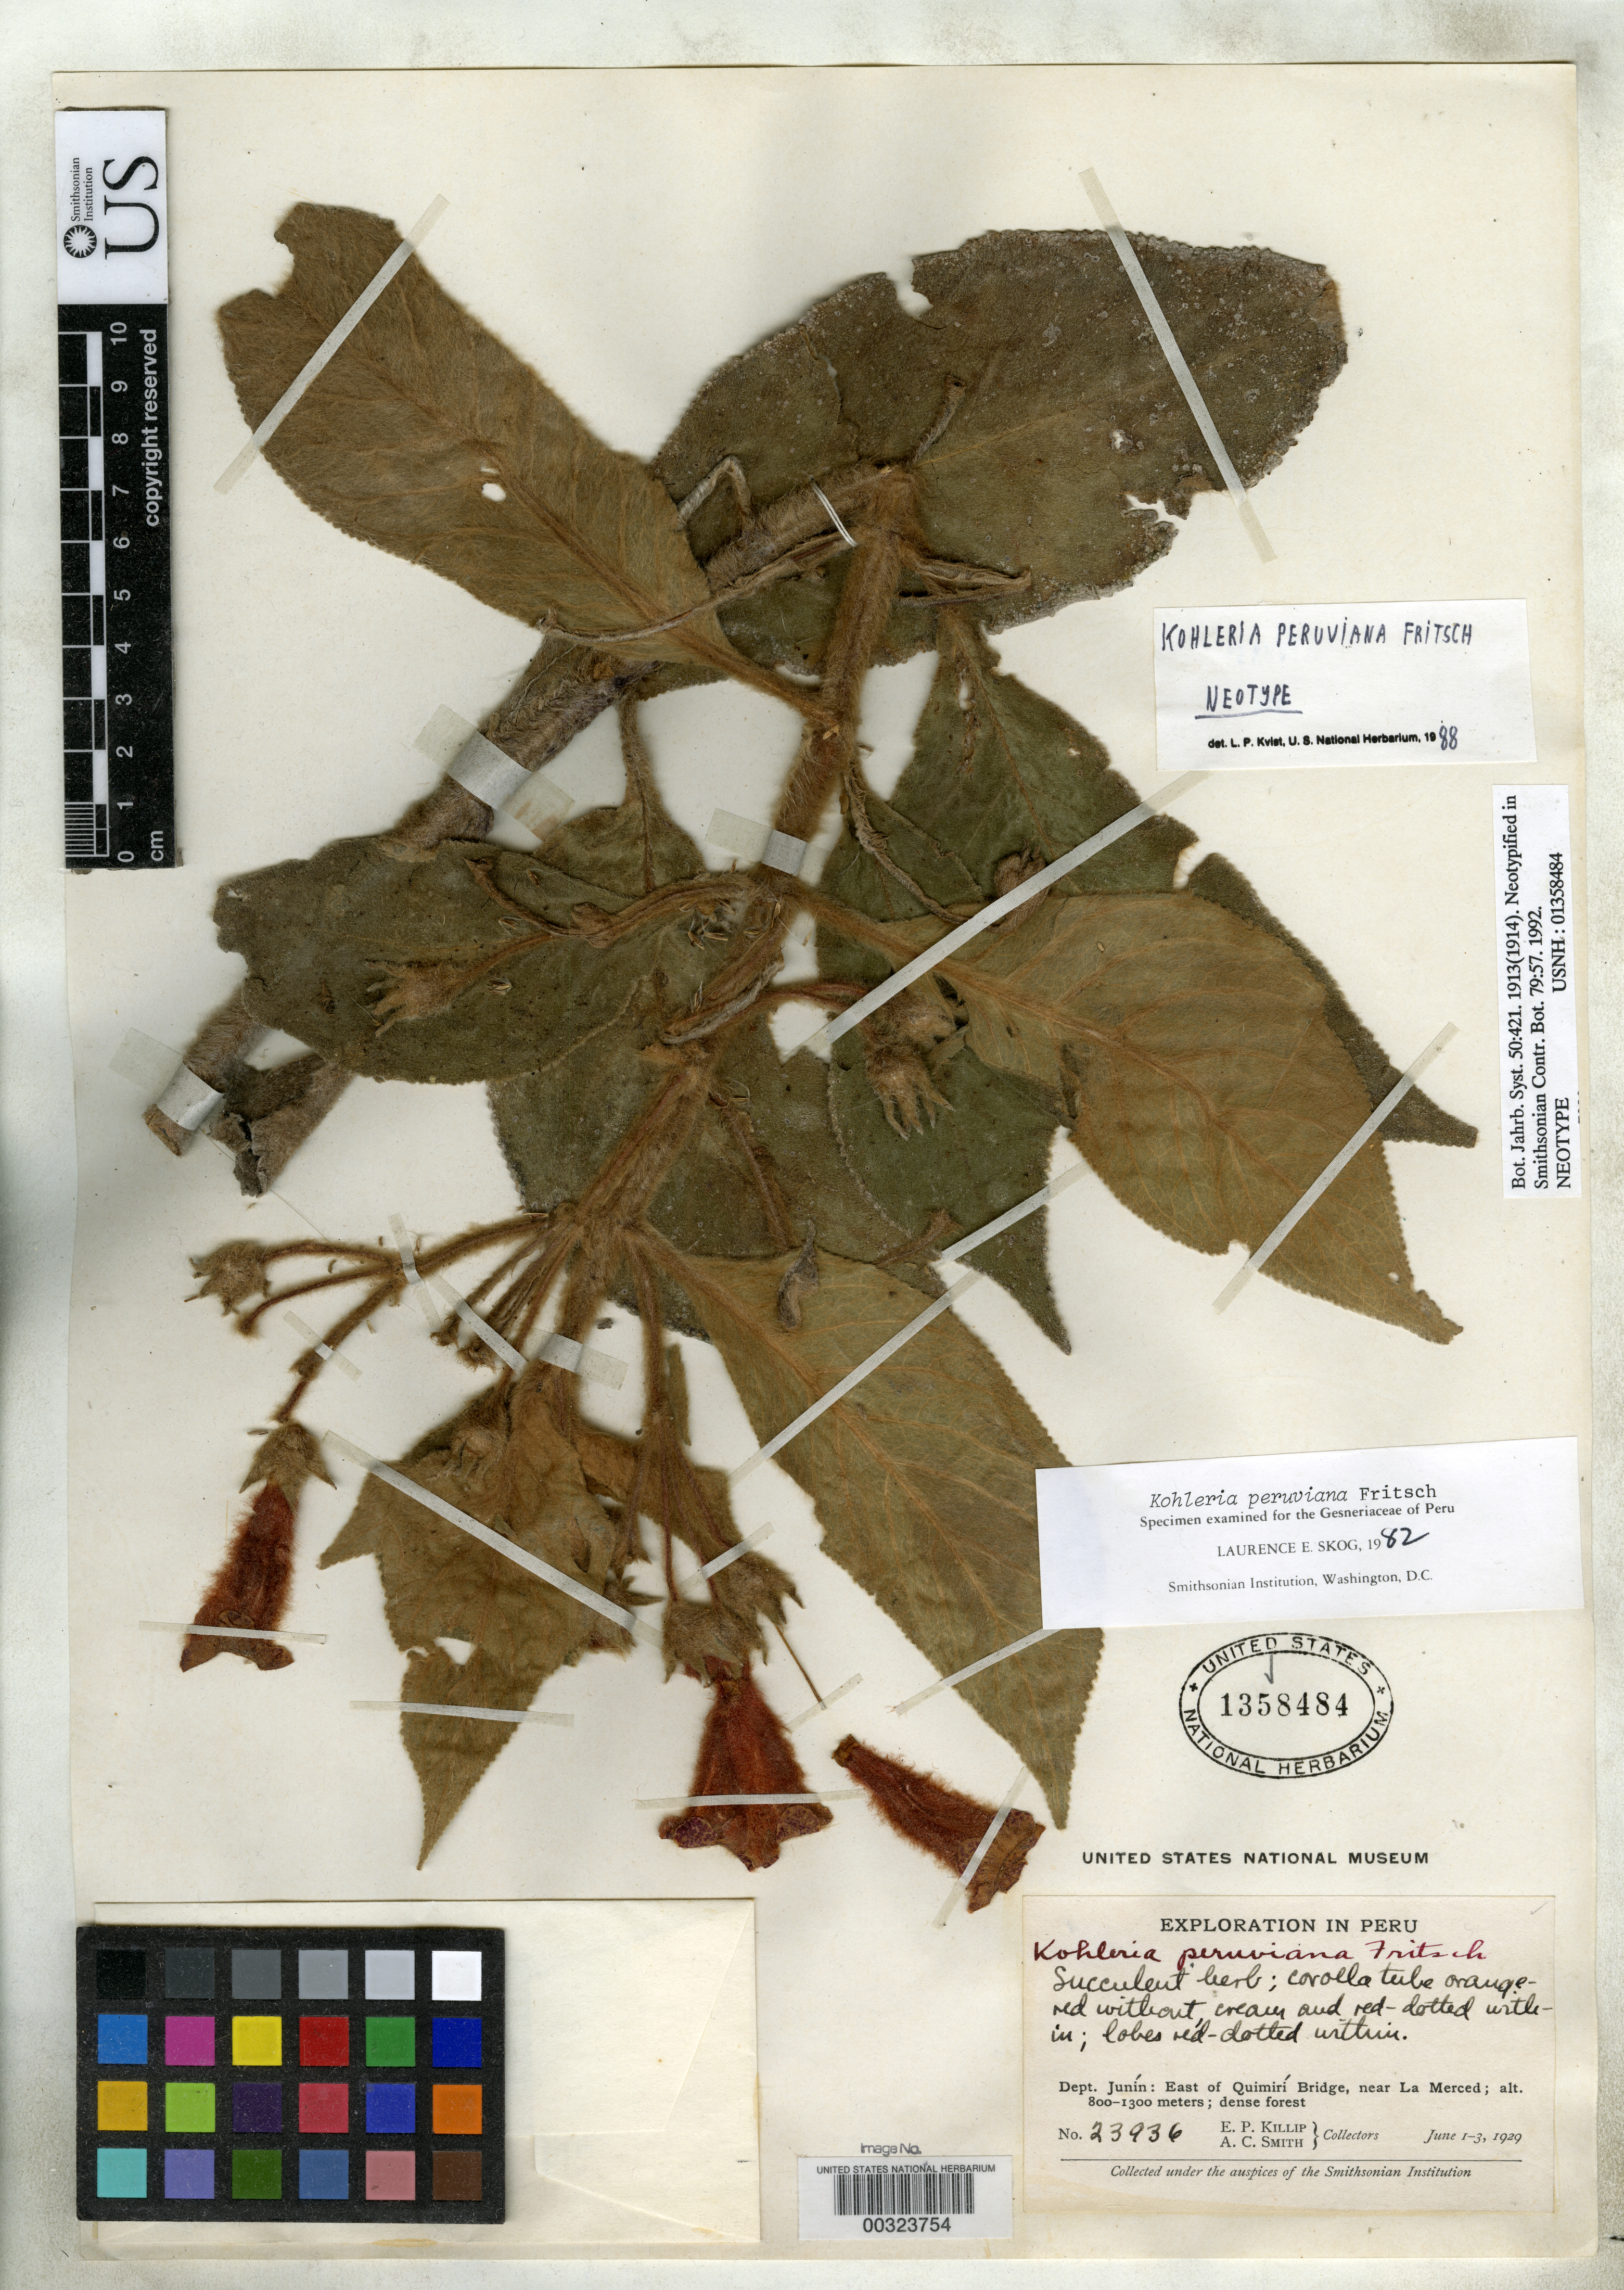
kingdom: Plantae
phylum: Tracheophyta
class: Magnoliopsida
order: Lamiales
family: Gesneriaceae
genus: Kohleria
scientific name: Kohleria peruviana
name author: Fritsch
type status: Neotype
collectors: E. P. Killip & A. C. Smith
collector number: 23936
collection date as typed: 01 Jun 1929 to 03 Jun 1929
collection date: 1929-06-01/1929-06-03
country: Peru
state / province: Junín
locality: East of Quimiri Bridge, near La Merced.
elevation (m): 800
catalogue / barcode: US 1358484